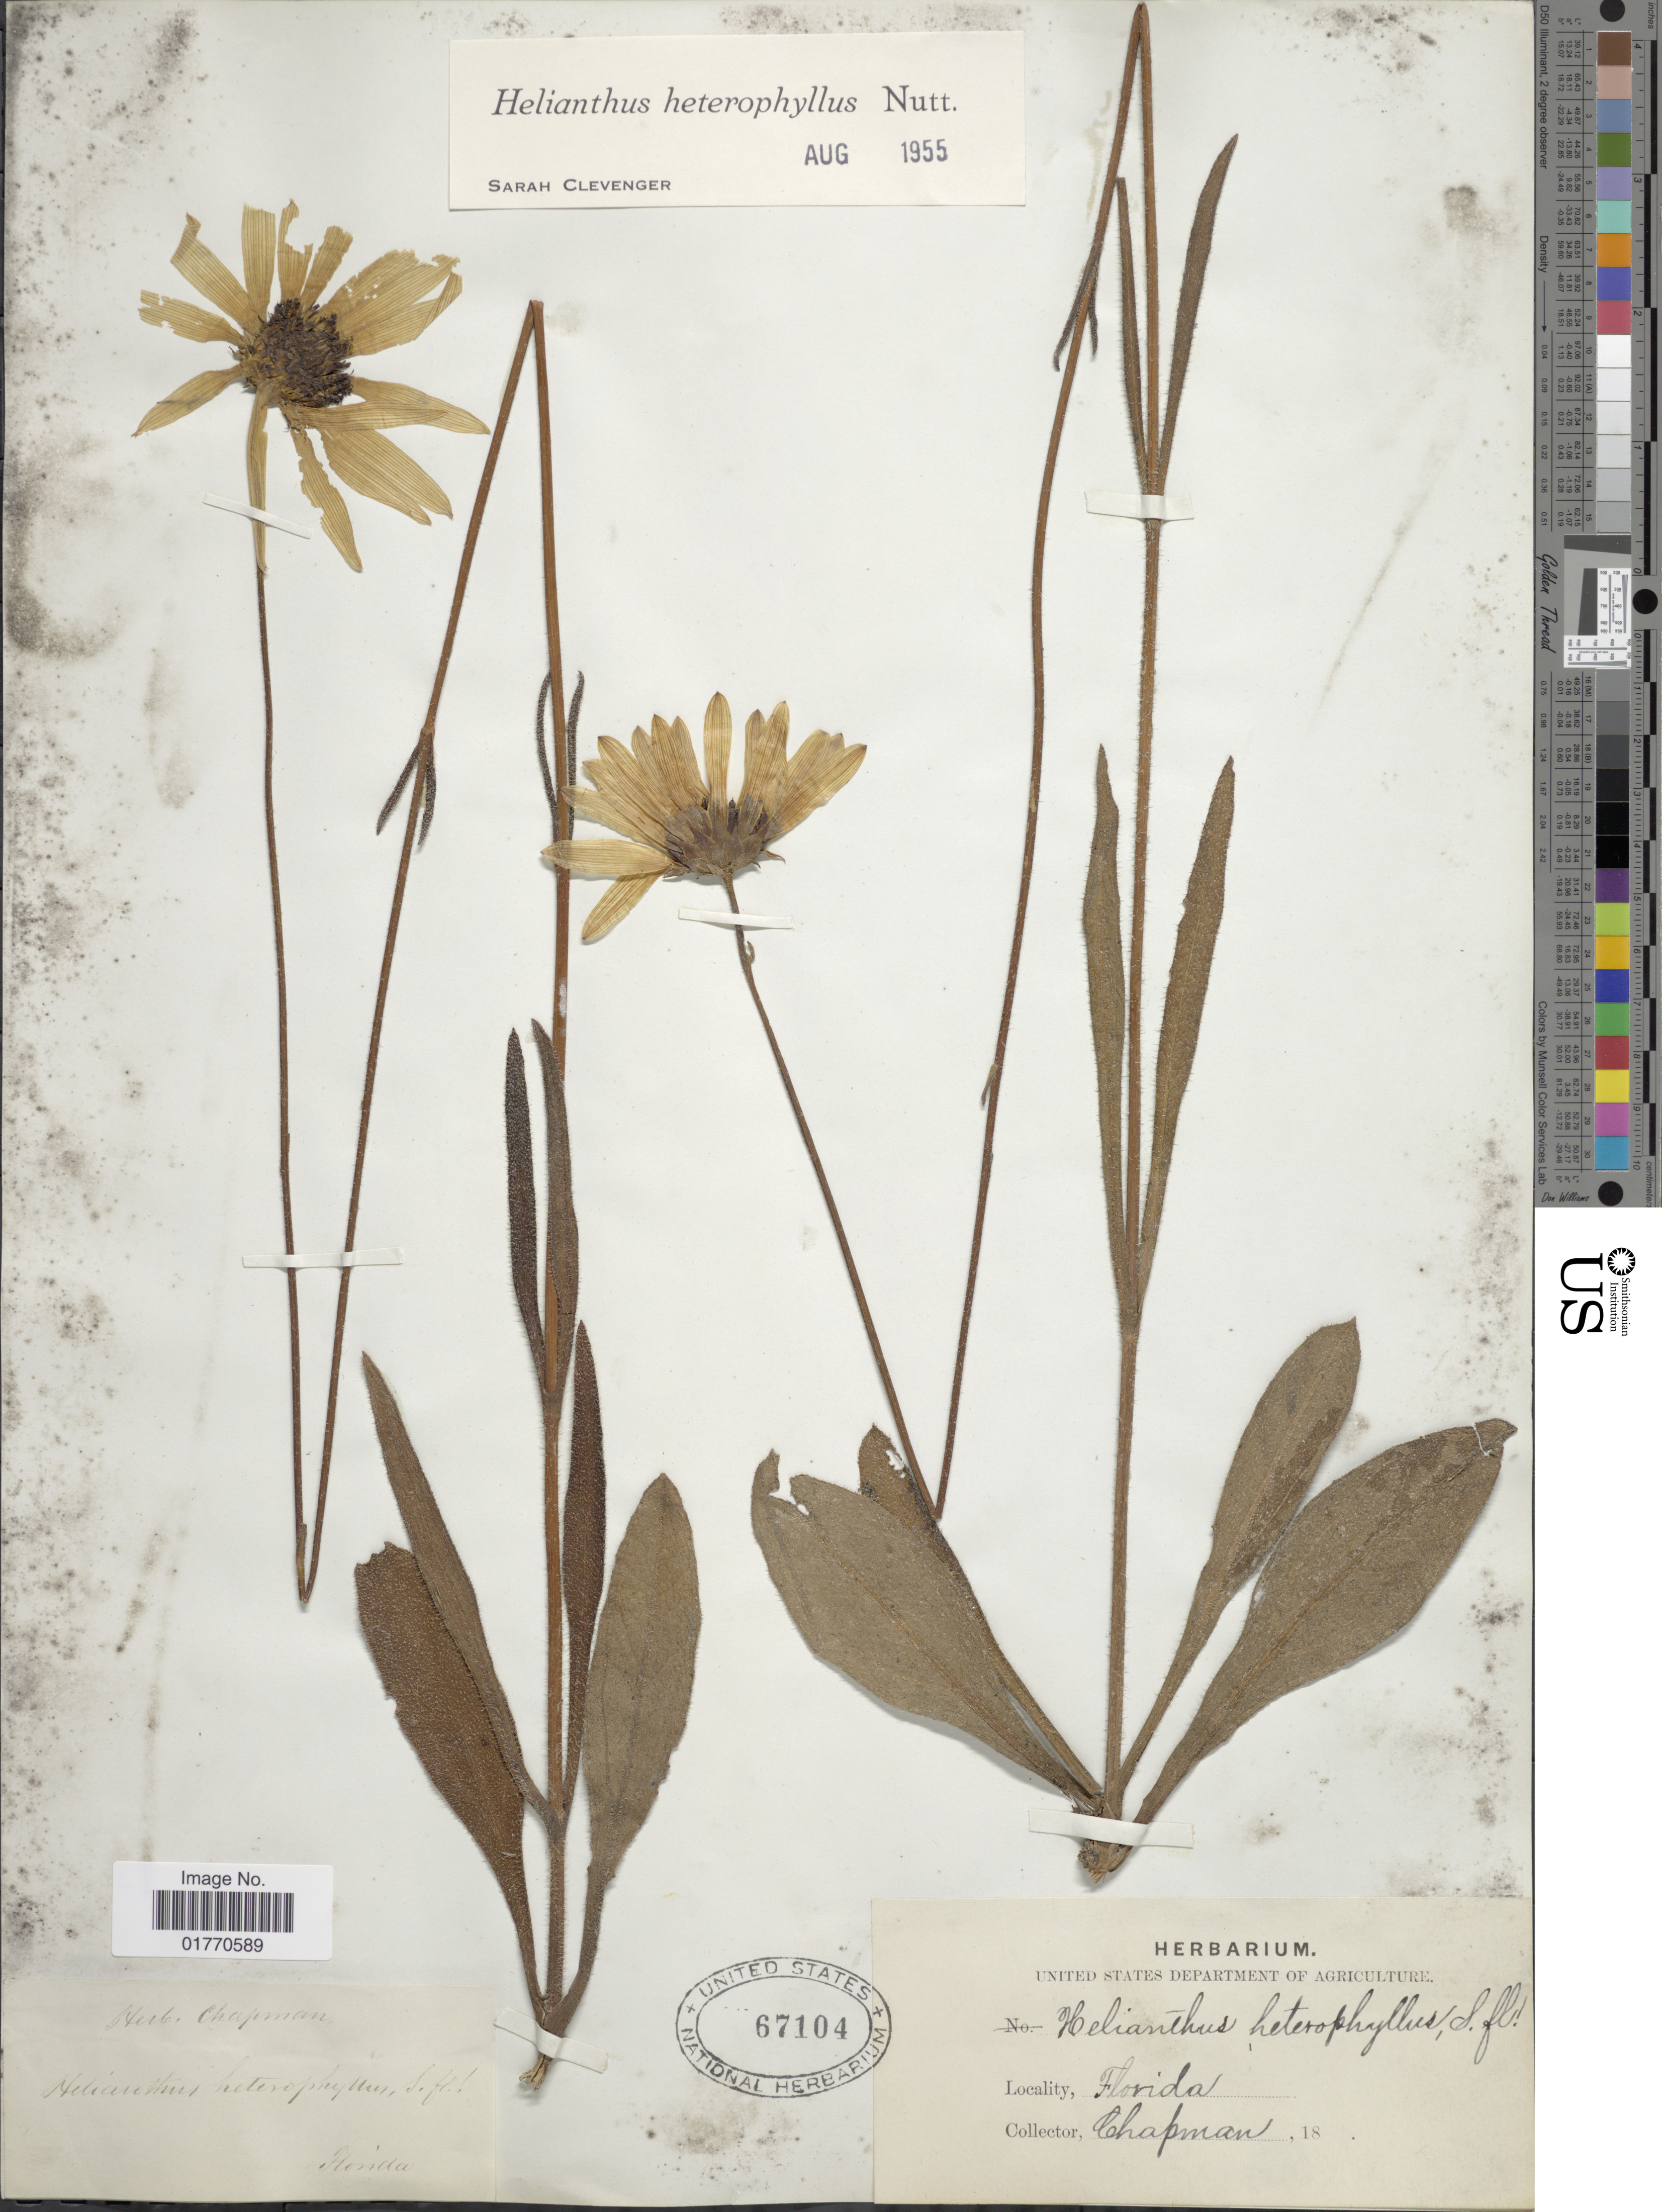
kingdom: Plantae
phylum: Tracheophyta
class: Magnoliopsida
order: Asterales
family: Asteraceae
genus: Helianthus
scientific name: Helianthus heterophyllus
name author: Nutt.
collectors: A. Chapman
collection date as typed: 18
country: United States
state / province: Florida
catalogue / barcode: US 67104